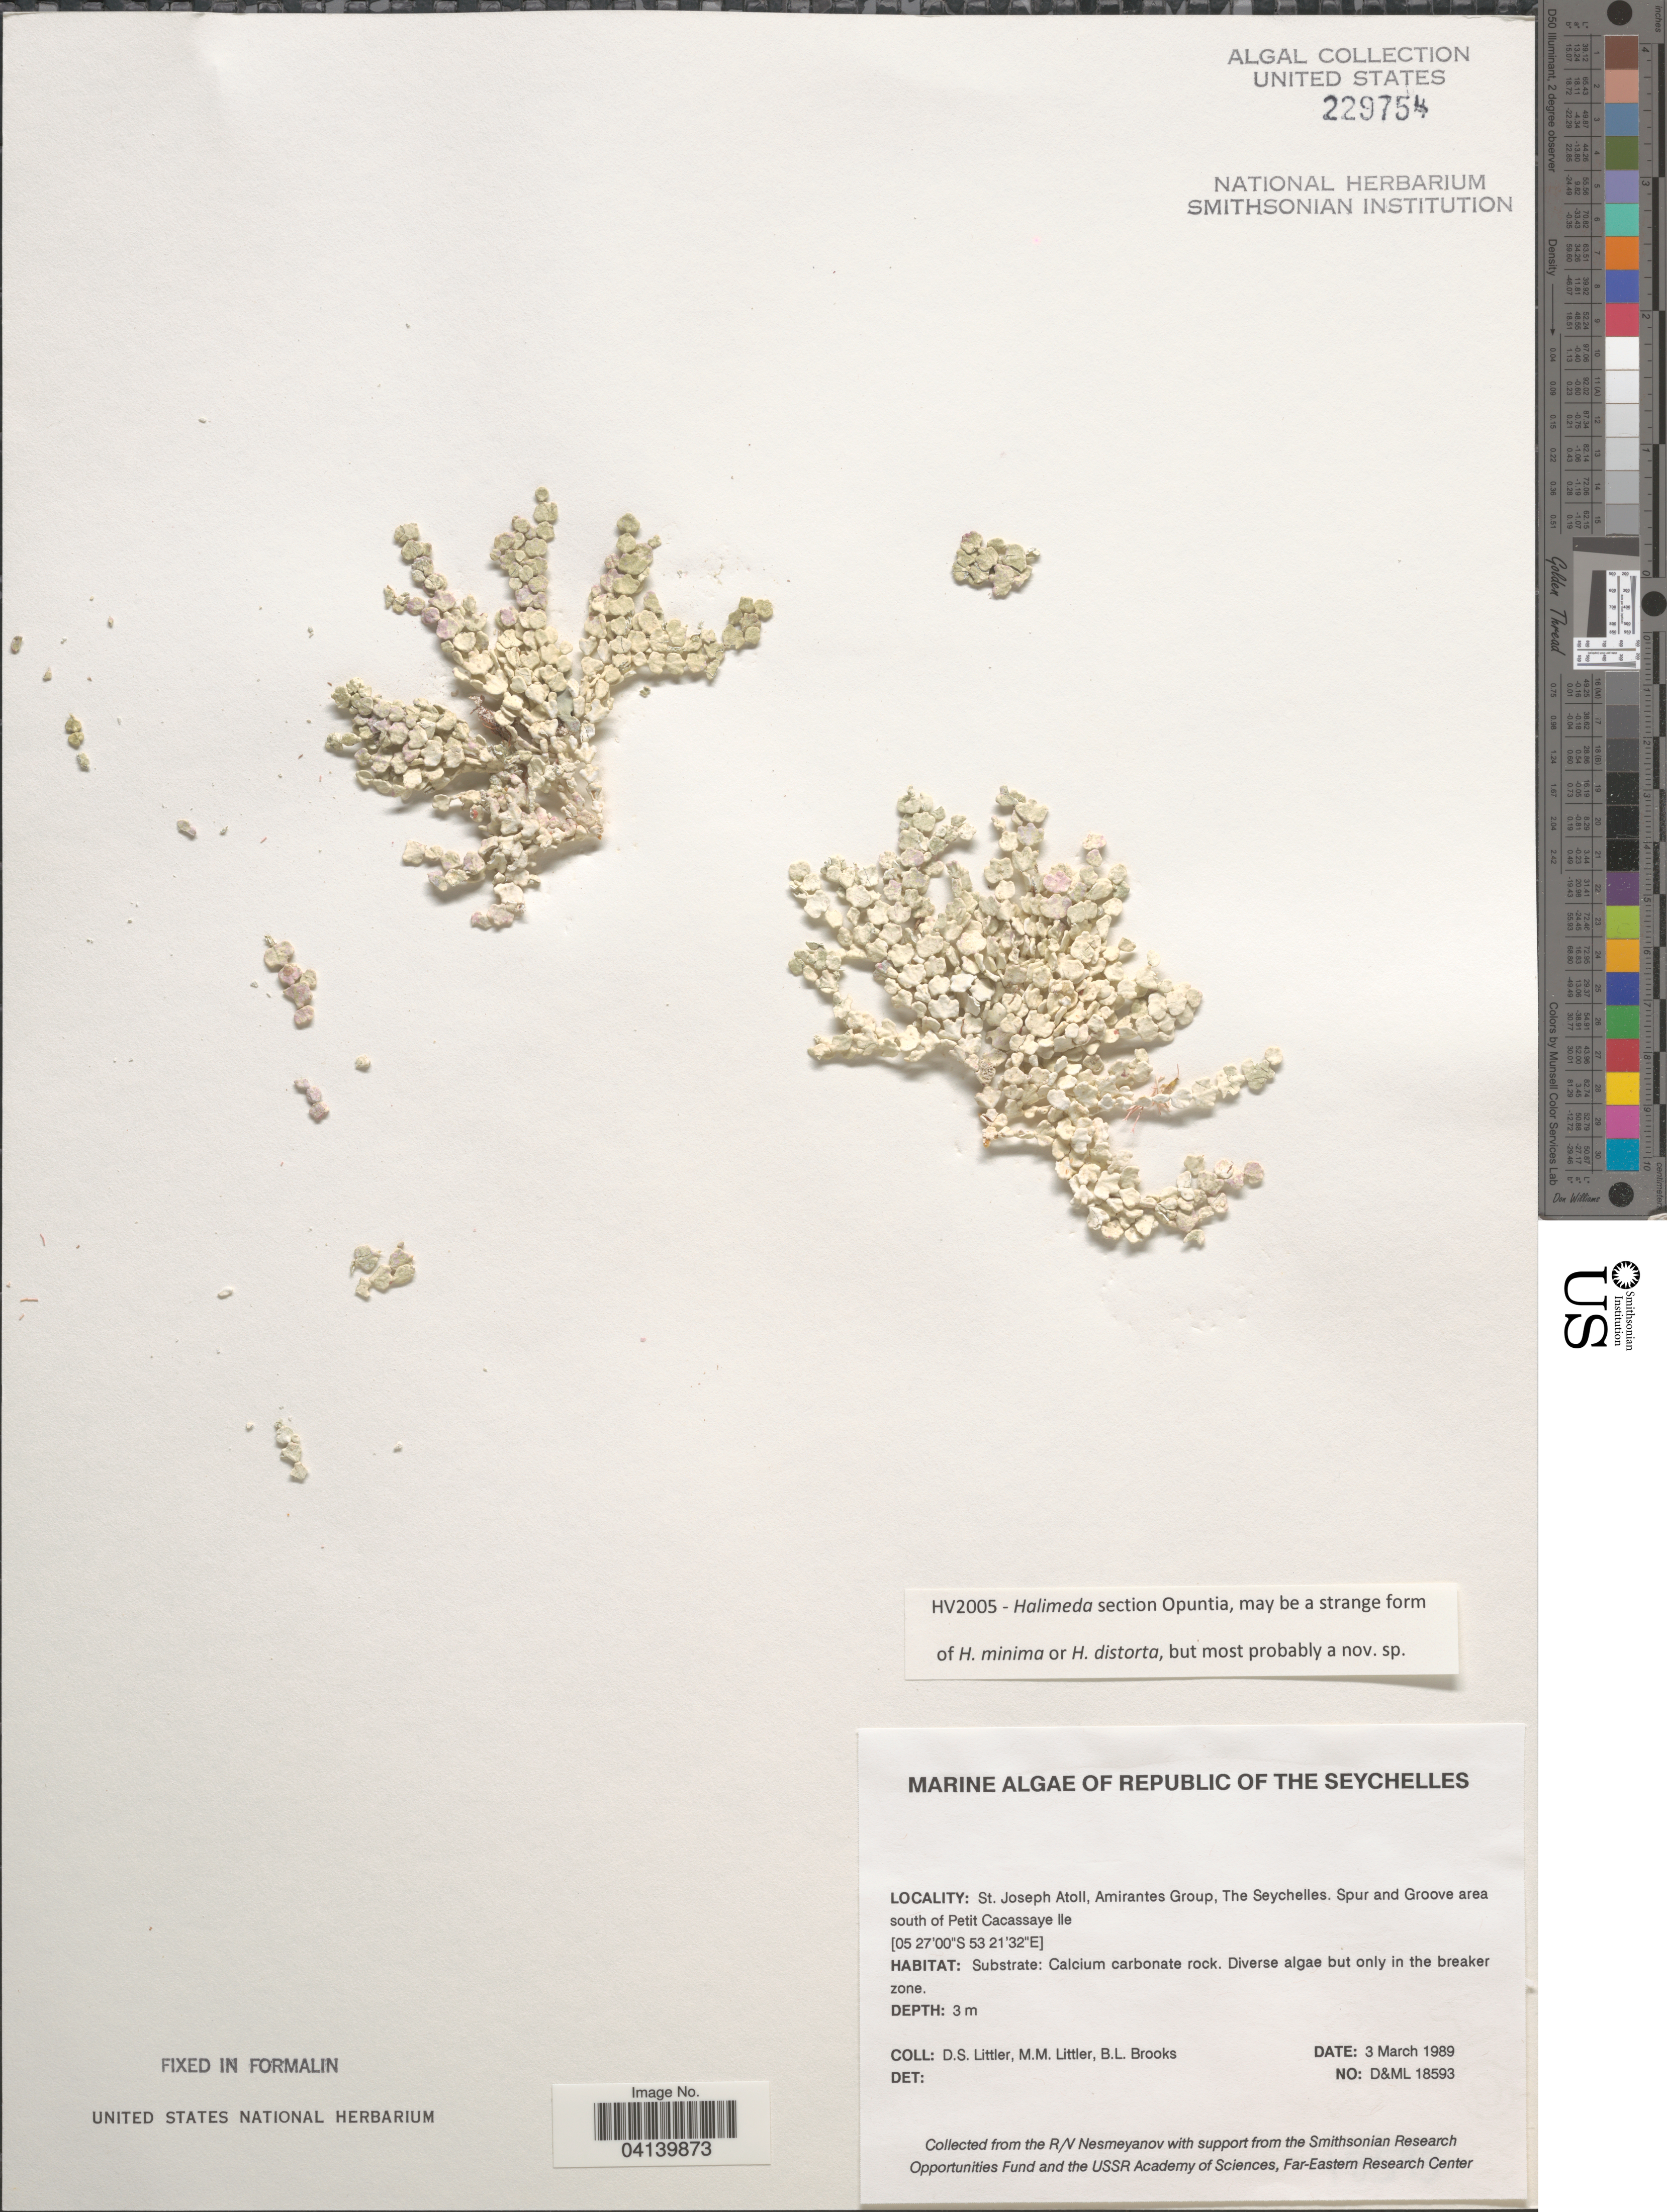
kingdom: Plantae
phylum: Chlorophyta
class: Ulvophyceae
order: Bryopsidales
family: Halimedaceae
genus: Halimeda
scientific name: Halimeda sp.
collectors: D. S. Littler & B. Brooks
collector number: D&ML 18893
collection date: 1989-03-03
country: Seychelles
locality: Republic of The Seychelles. St. Joseph Atoll, Amirantes Group. Spur and Groove area south of Petit Cacassaye Ile.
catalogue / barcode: US 229754